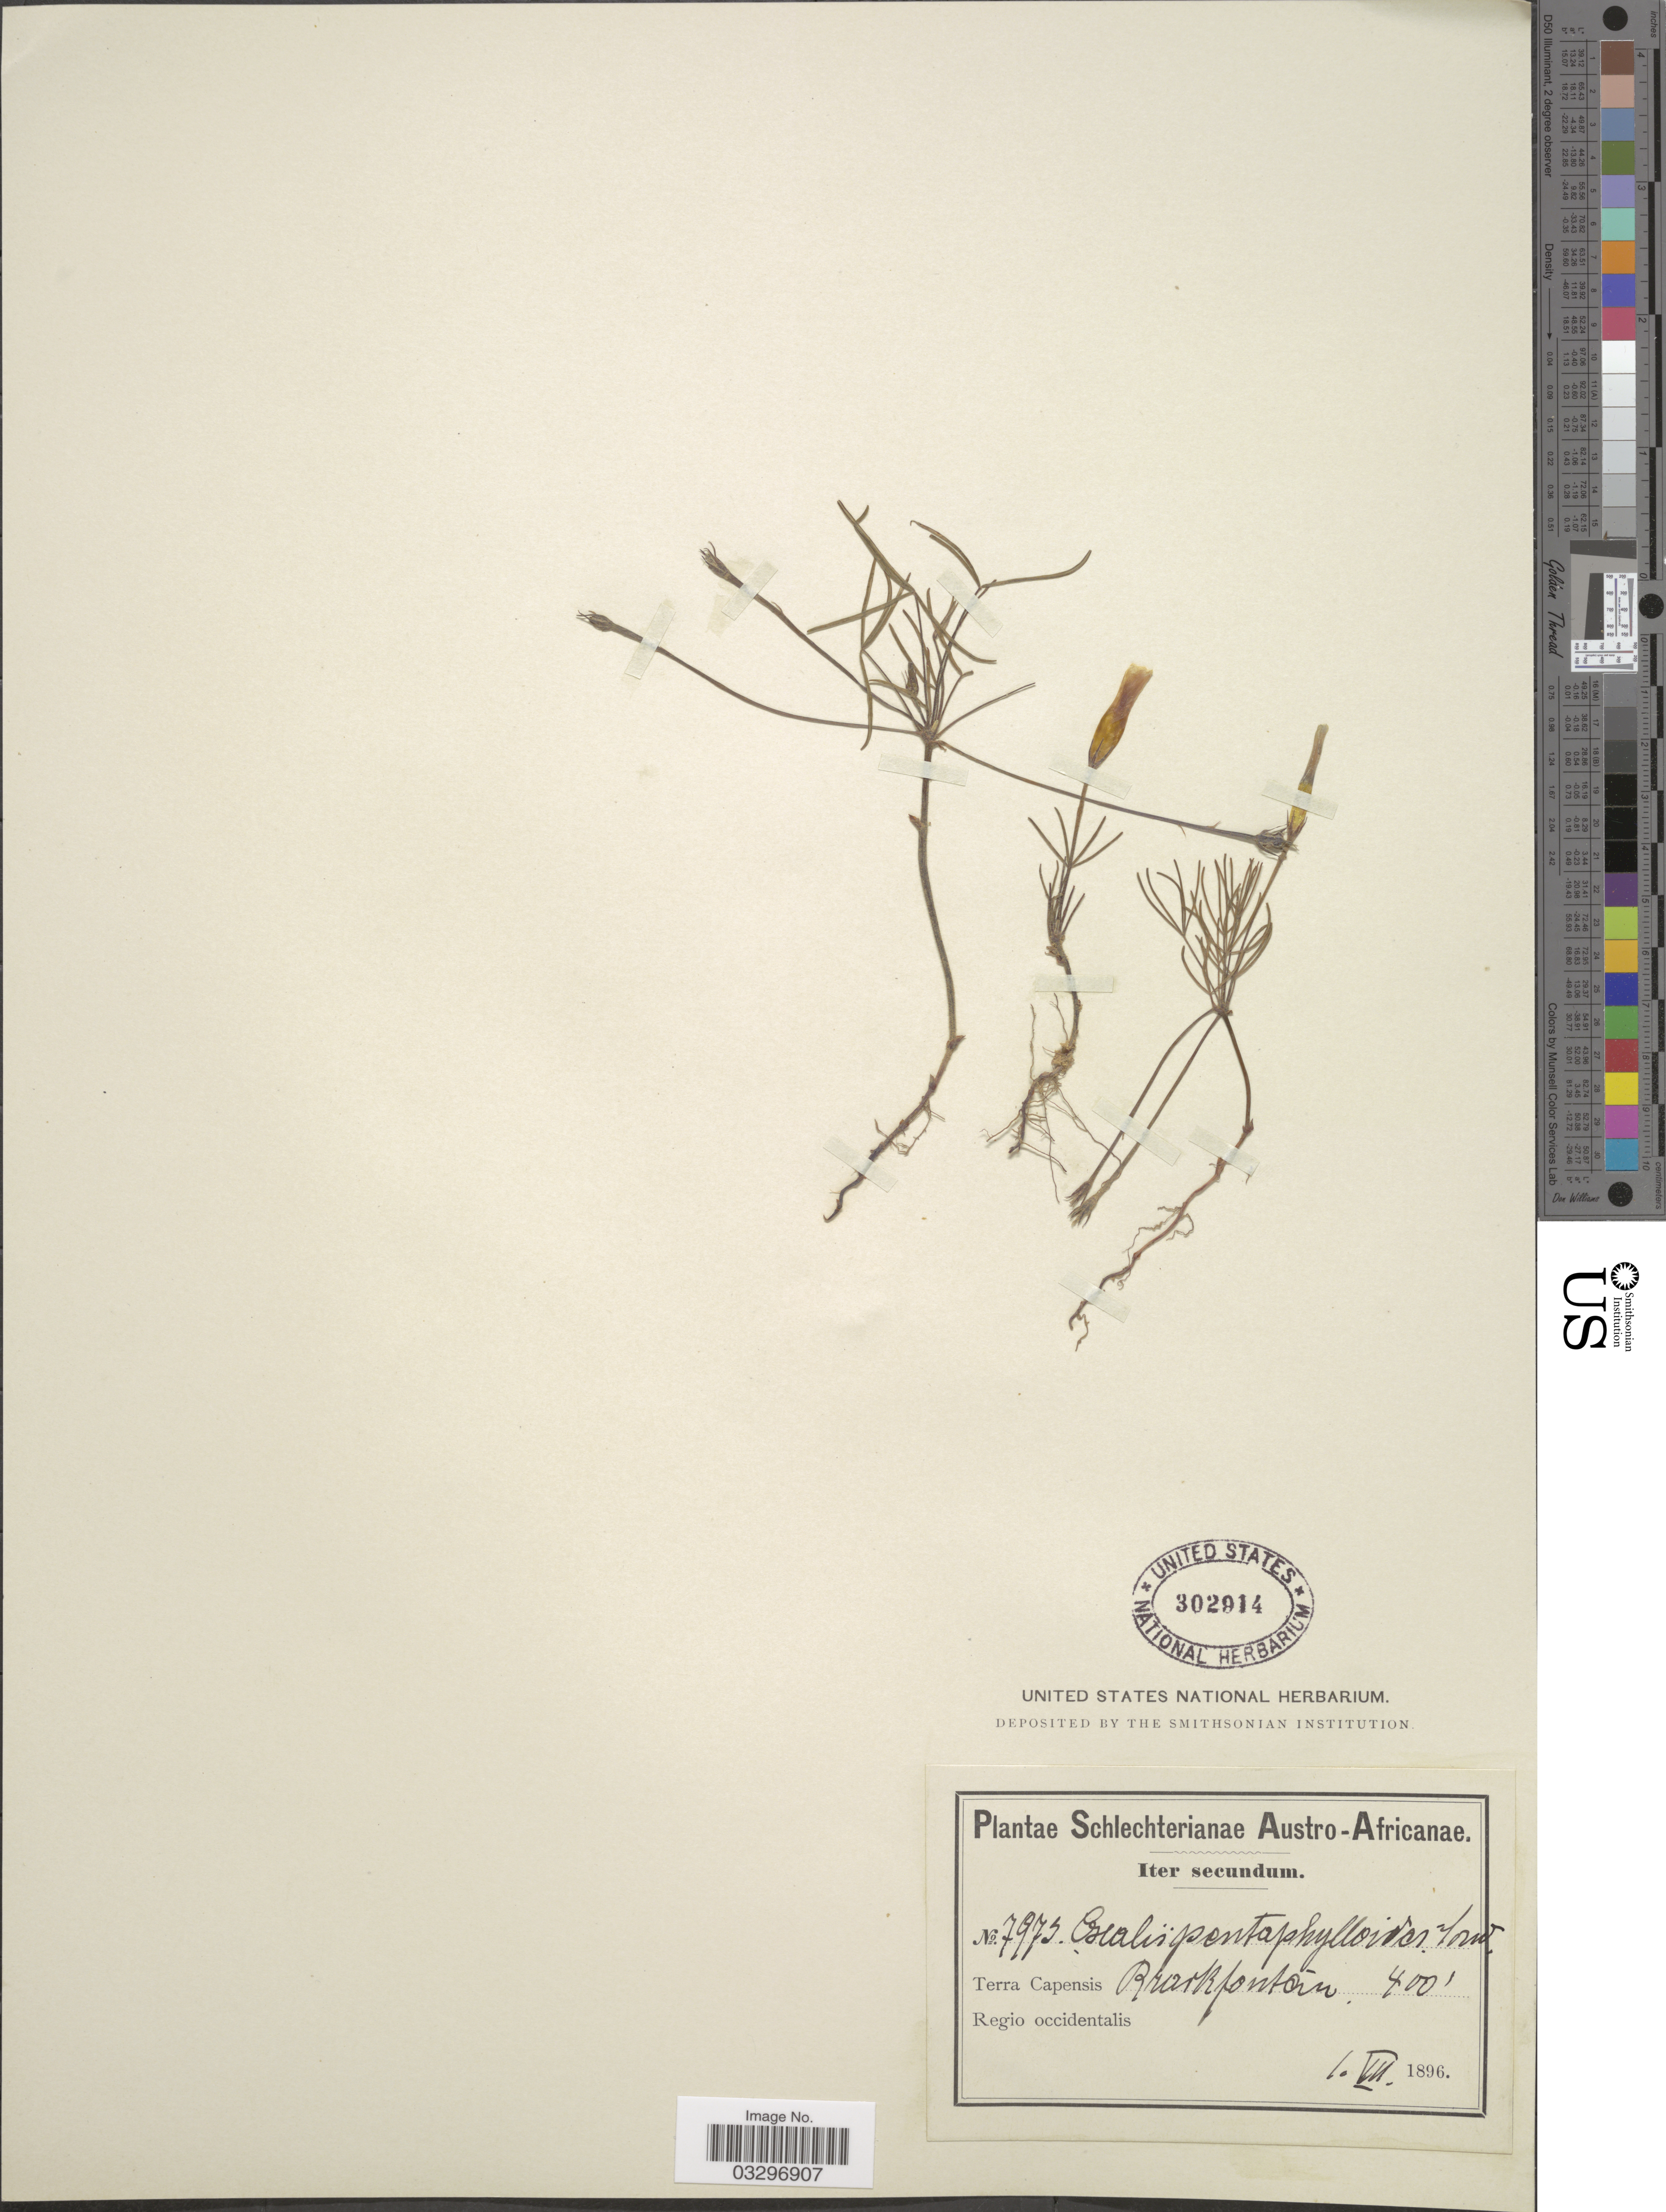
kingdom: Plantae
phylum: Tracheophyta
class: Magnoliopsida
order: Oxalidales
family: Oxalidaceae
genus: Oxalis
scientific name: Oxalis pentaphylloides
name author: Sond.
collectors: Schlechter, --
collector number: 7973*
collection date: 1896-07-01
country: South Africa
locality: Austro-Africanae. Terra Capensis. Brackfontein. Regio occidentalis.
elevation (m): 122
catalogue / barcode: US 302914